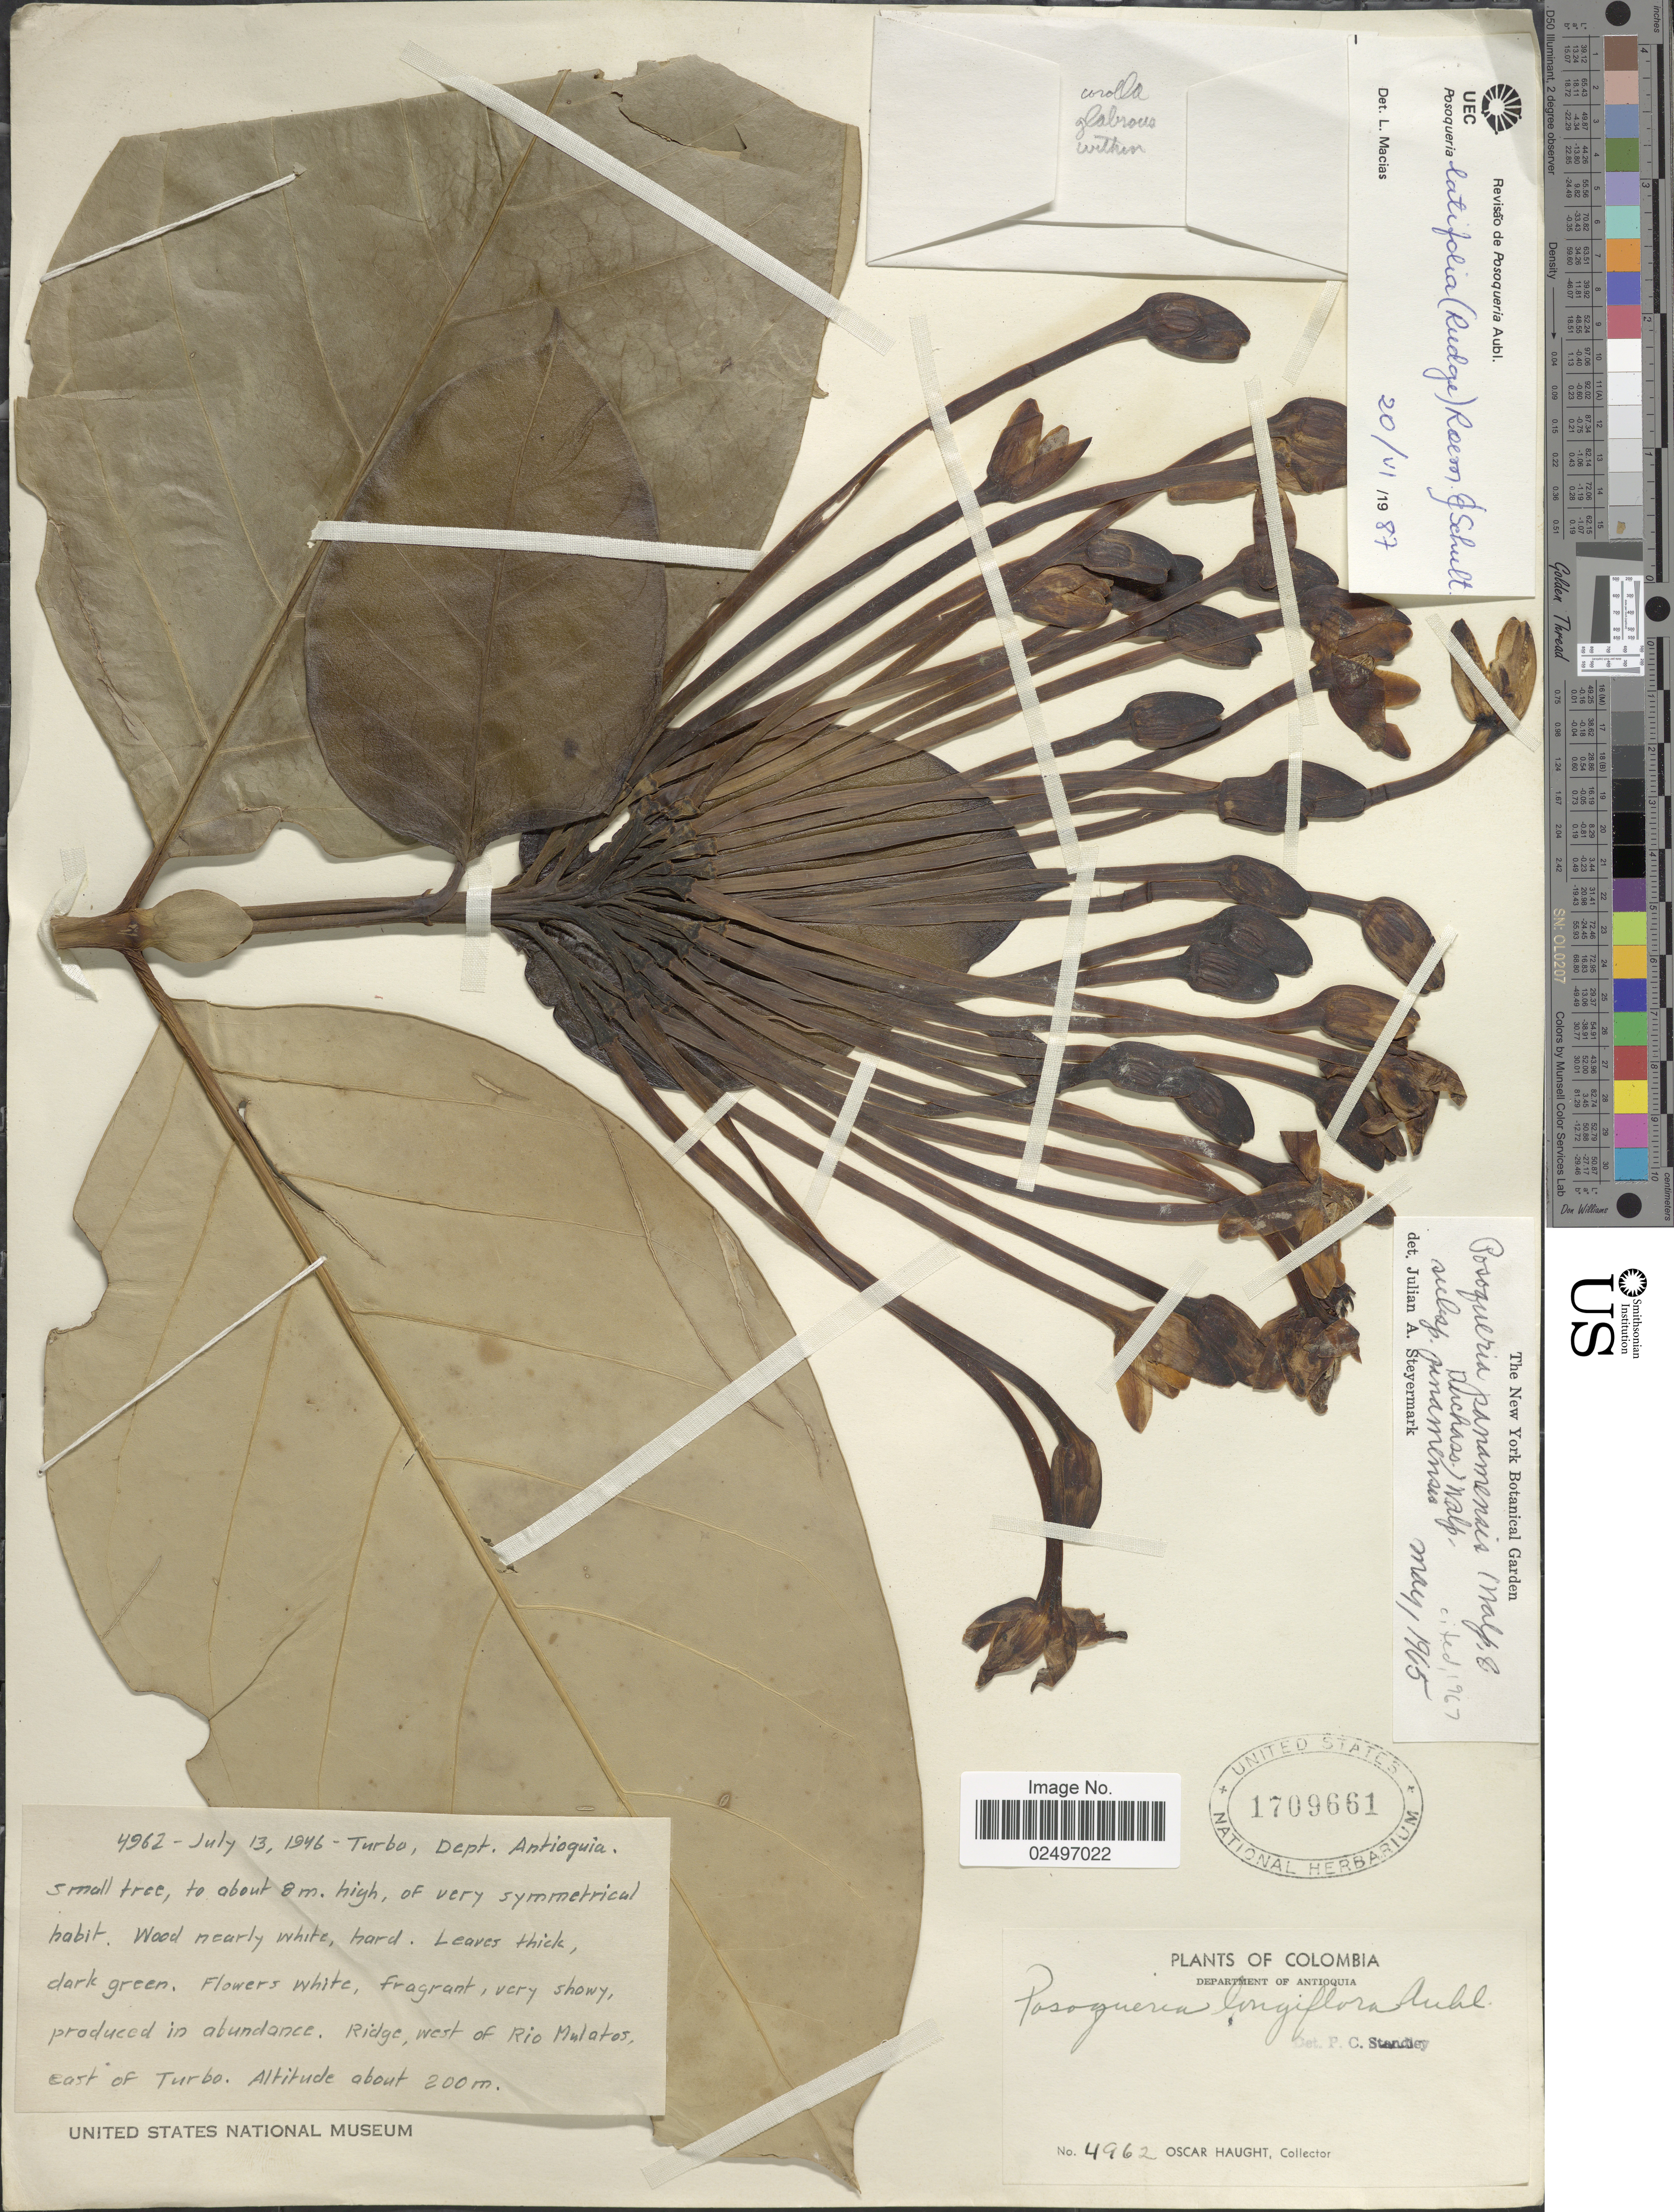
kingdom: Plantae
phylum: Tracheophyta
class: Magnoliopsida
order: Gentianales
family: Rubiaceae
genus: Posoqueria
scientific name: Posoqueria latifolia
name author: (Rudge) Roem. & Schult.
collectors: O. Haught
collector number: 4962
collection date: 1946-07-13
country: Colombia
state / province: Antioquia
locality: Turbo, Department of Antioquia, Ridge , west of Rio Mutatos, east of Turbo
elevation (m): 200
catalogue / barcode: US 1709661